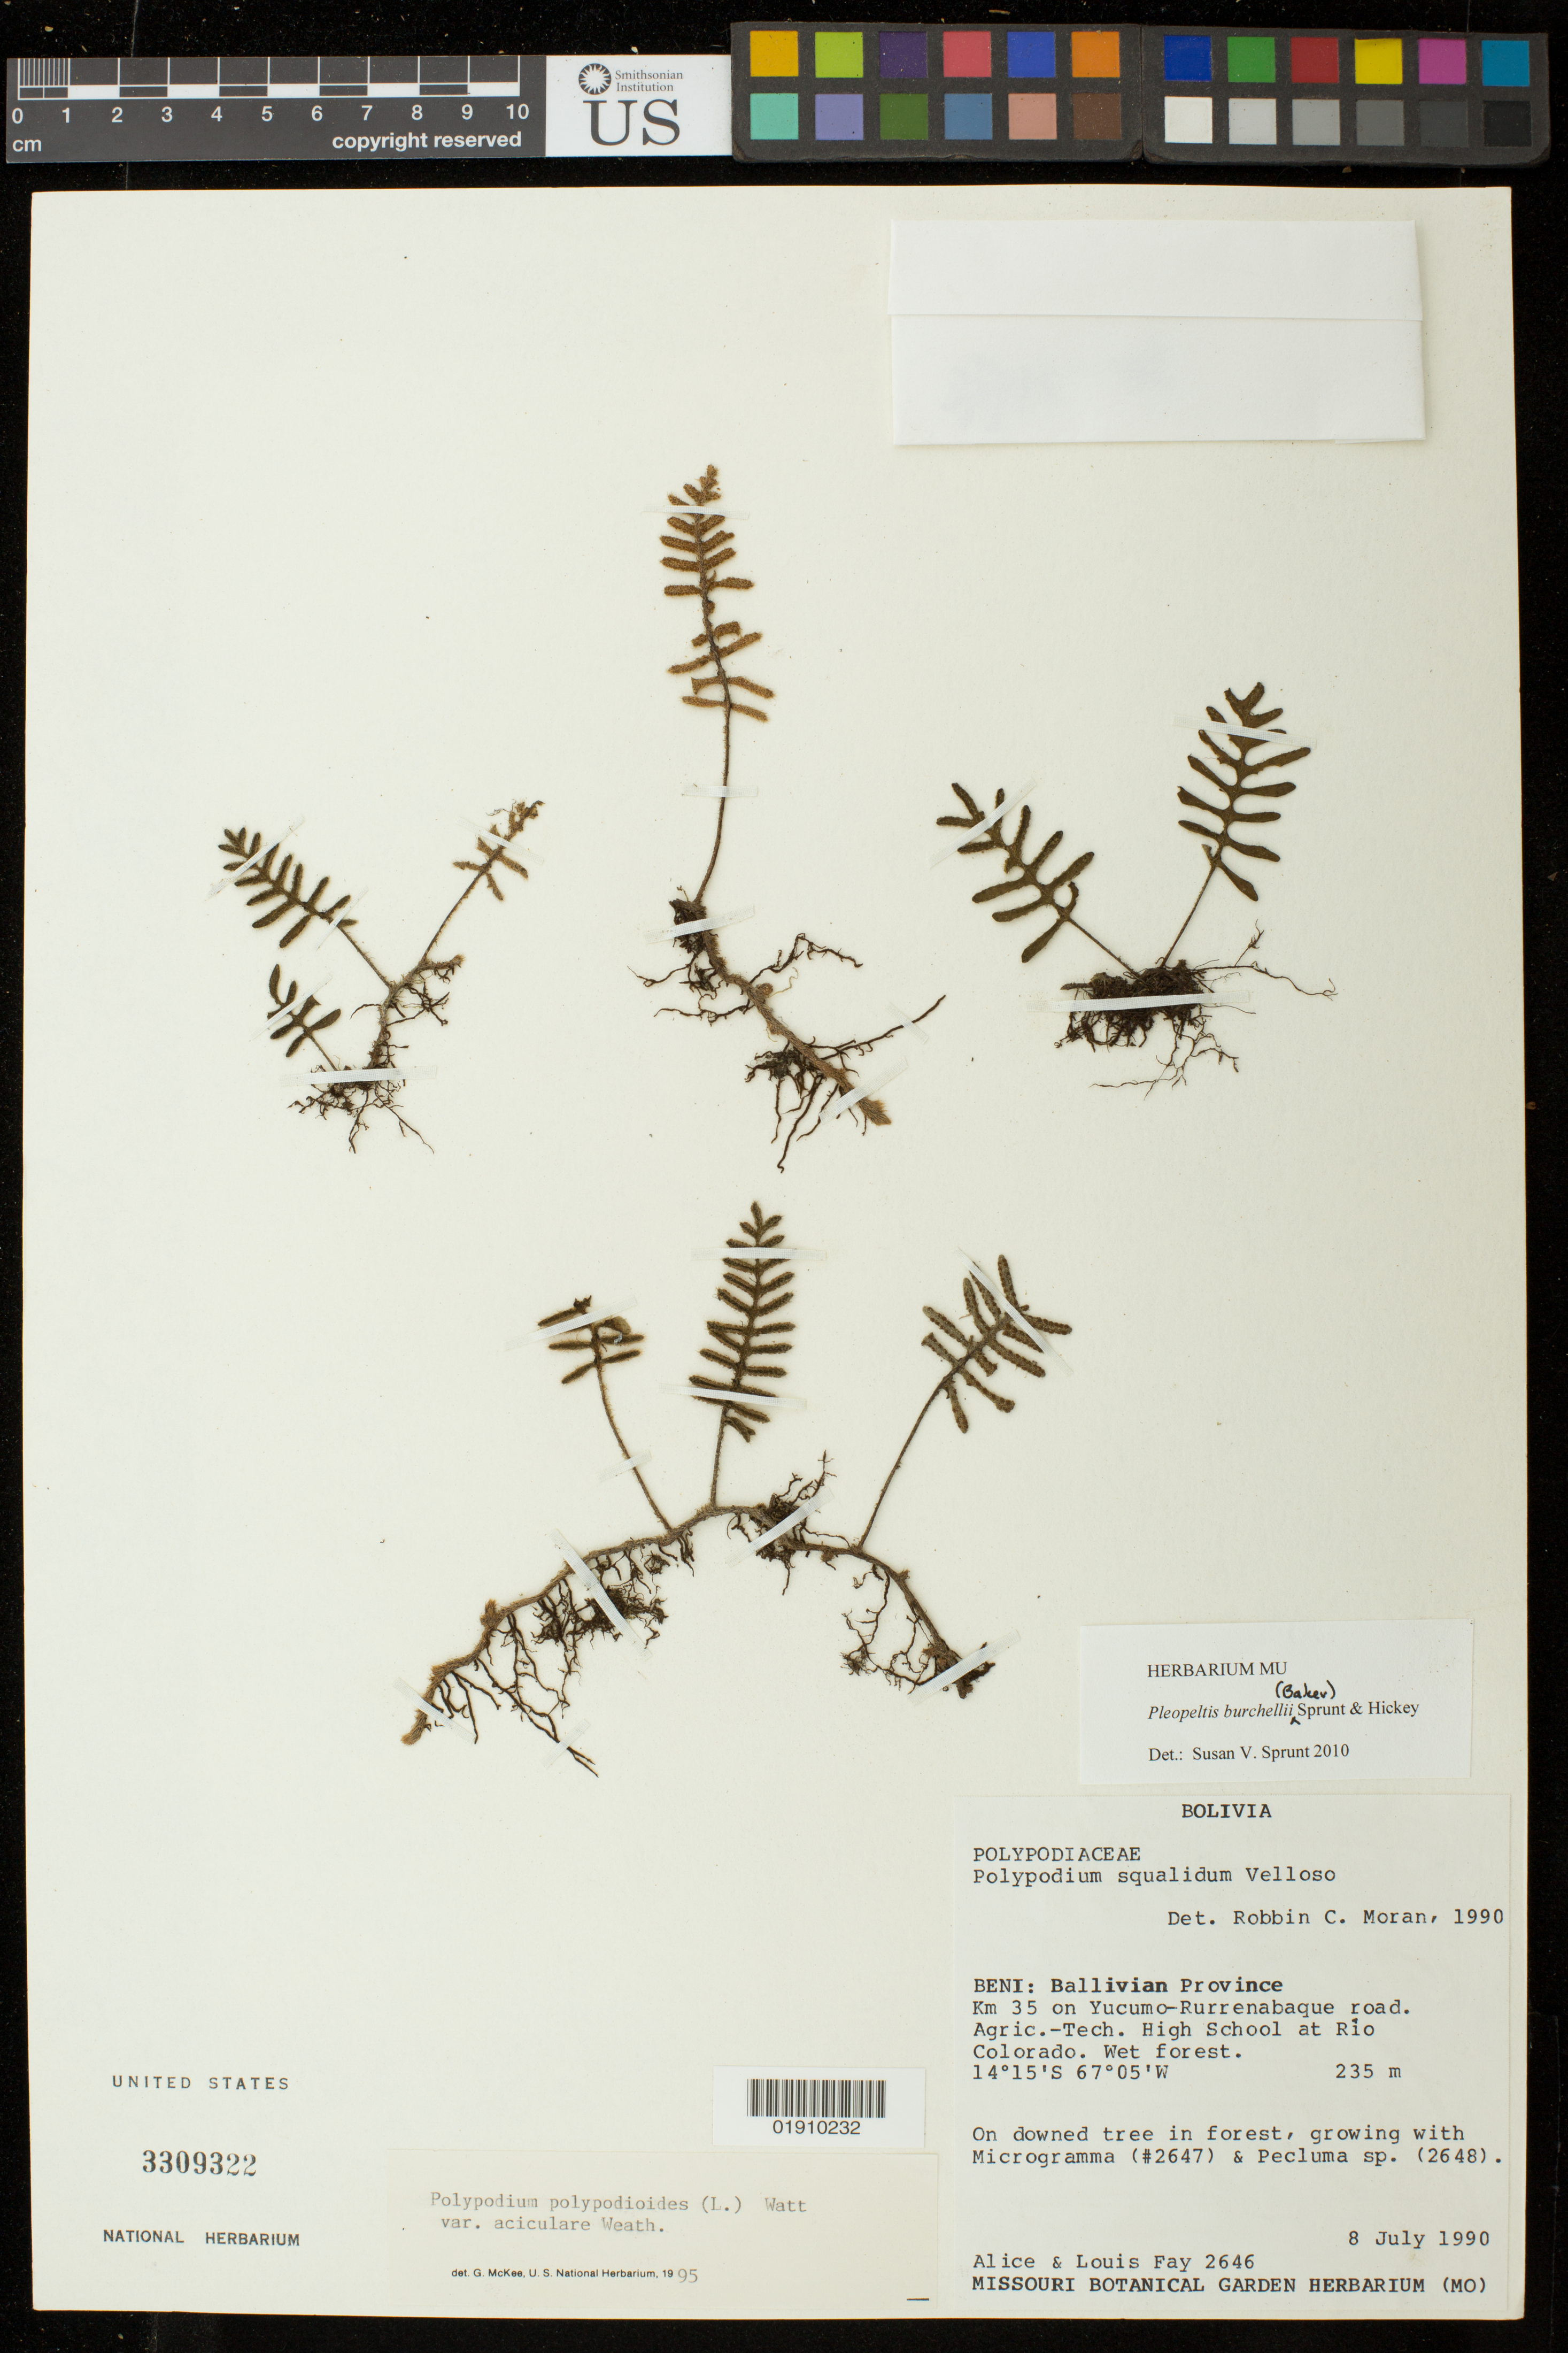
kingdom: Plantae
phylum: Tracheophyta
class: Polypodiopsida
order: Polypodiales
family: Polypodiaceae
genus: Pleopeltis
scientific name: Pleopeltis burchellii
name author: (Baker) Sprunt & Hickey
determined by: Sprunt, S. V.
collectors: A. Fay & L. Fay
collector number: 2646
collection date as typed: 8 July 1990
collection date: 1990-07-08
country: Bolivia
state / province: Beni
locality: Beni: Ballivian Province, Km 35 on Yucumo-Rurrenabaque road. Agric.-Tech. High School at Rio Colorado.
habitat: On downed tree in forest, growing with Microgramma (#2647) & Pecluma sp. (2648)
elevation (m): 235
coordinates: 14 15 S, 67 05 W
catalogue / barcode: US 3309322